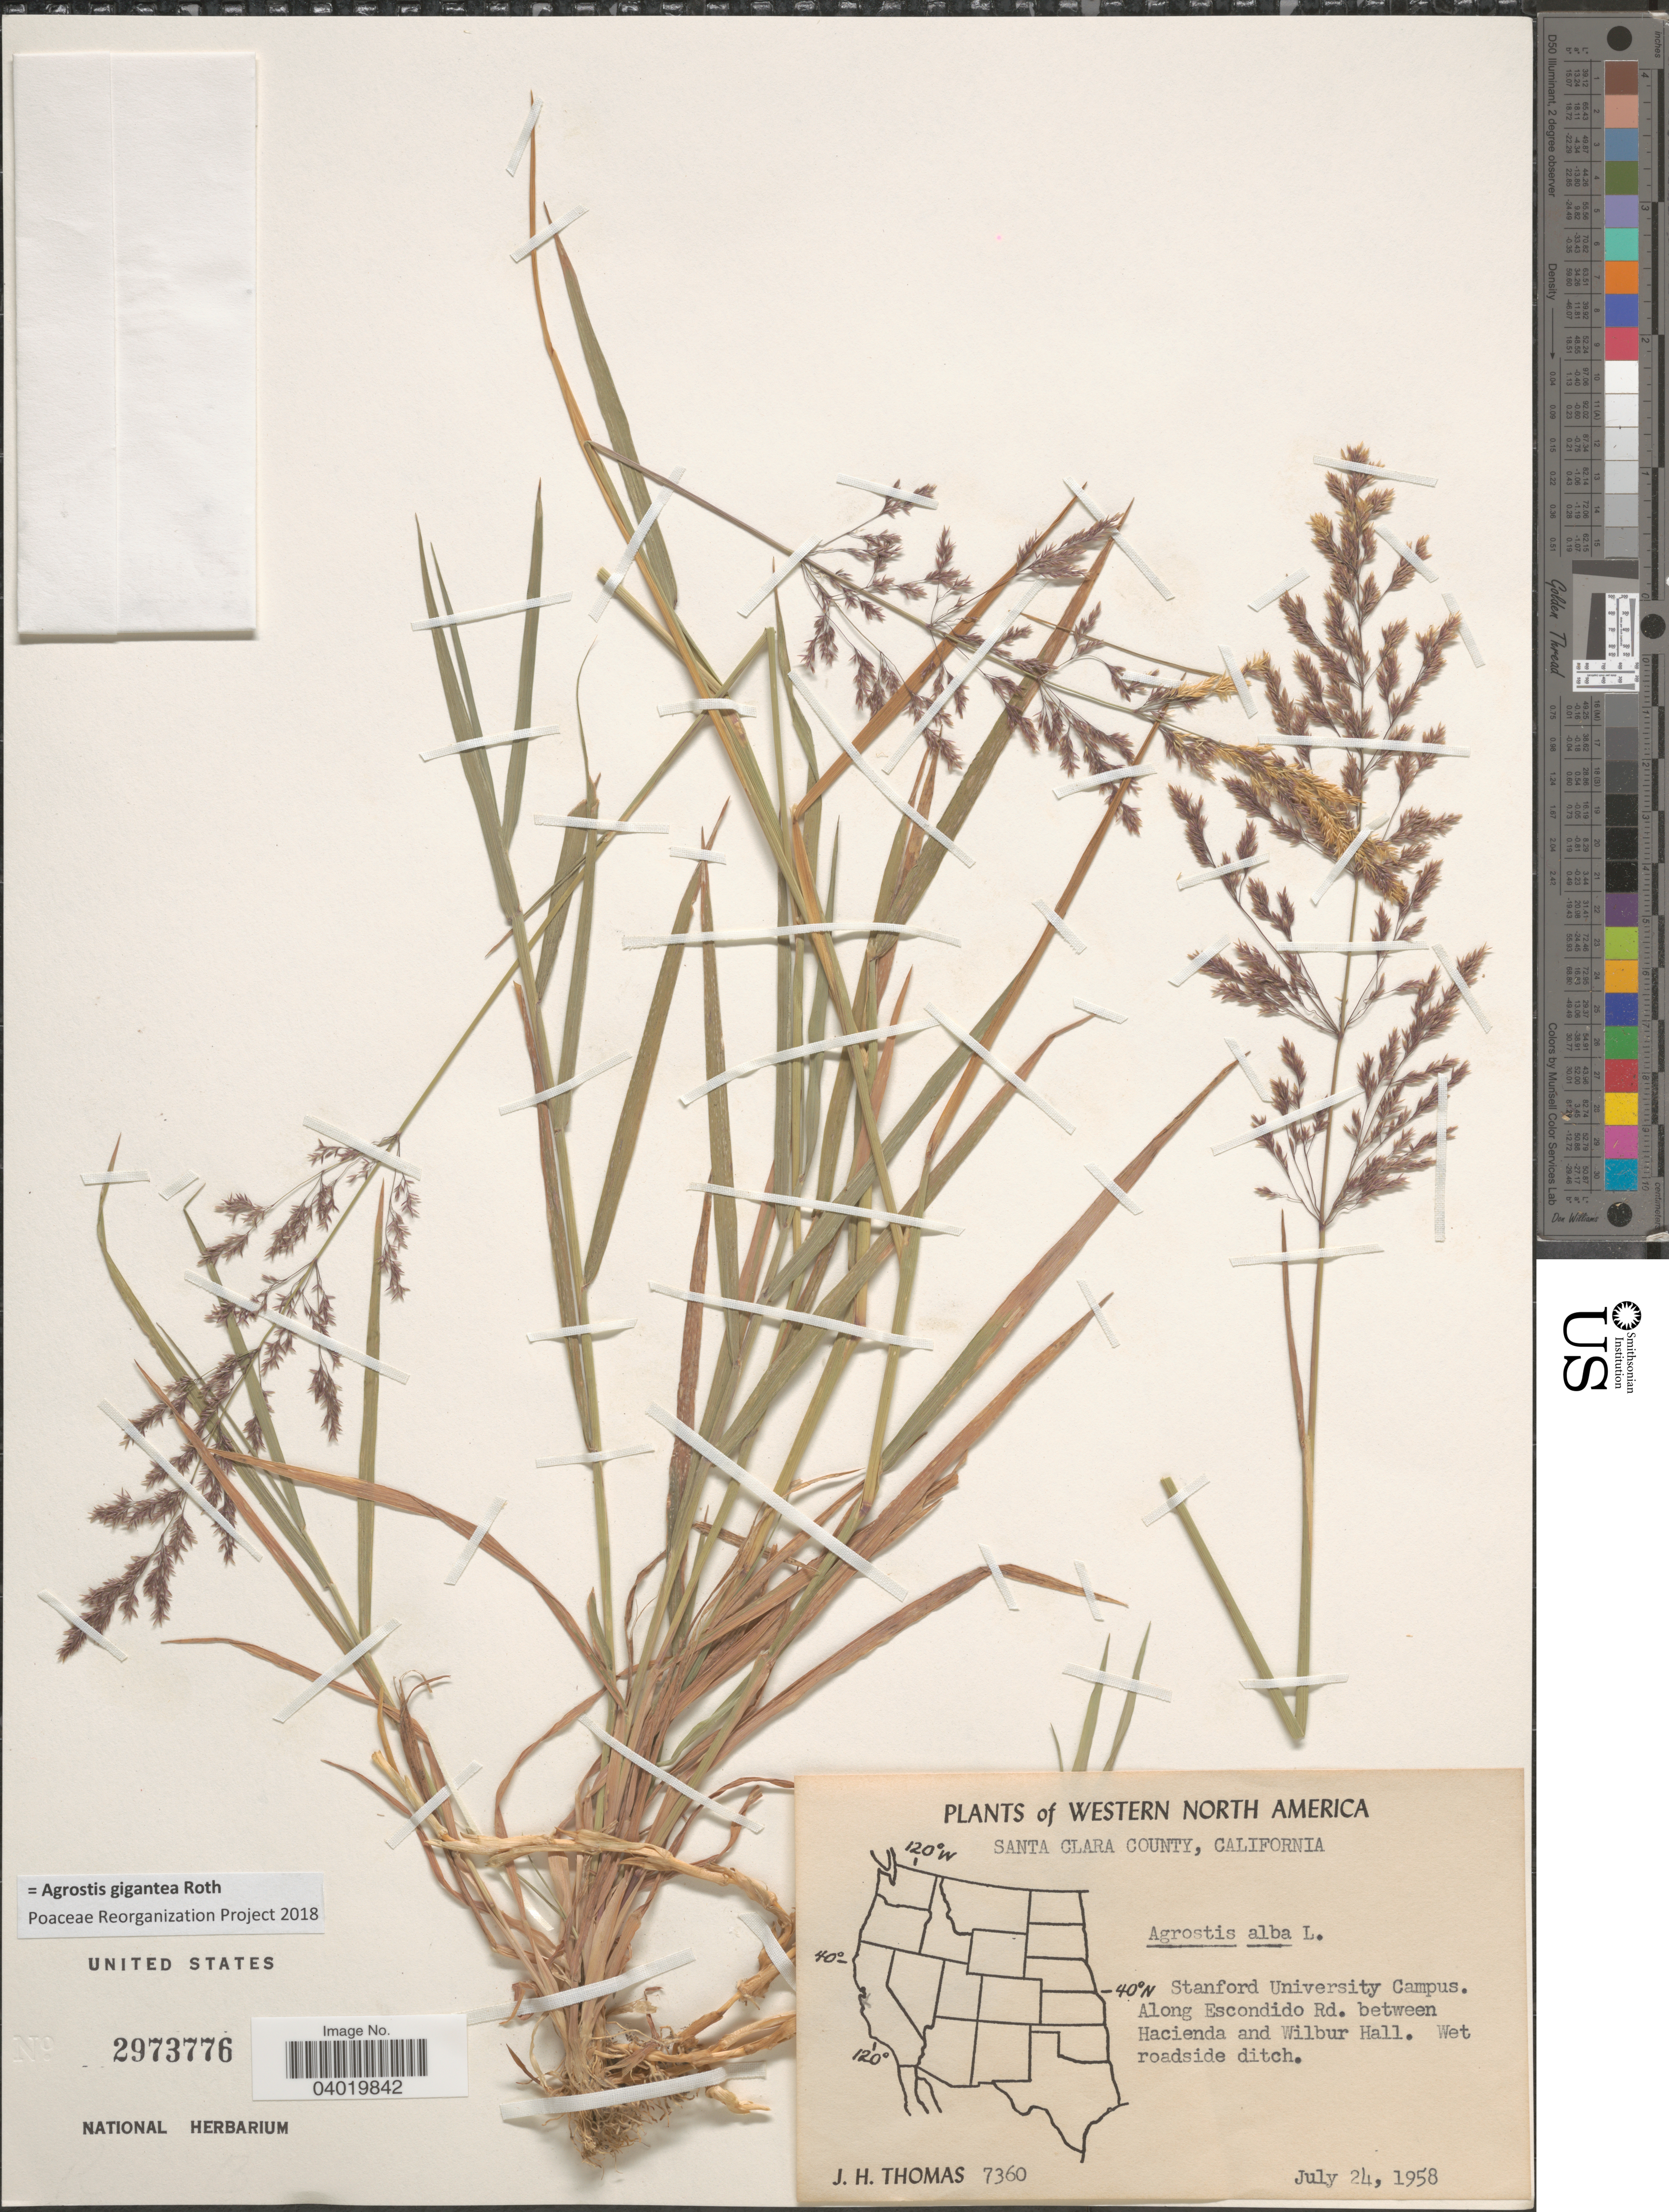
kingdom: Plantae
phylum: Tracheophyta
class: Liliopsida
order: Poales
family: Poaceae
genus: Agrostis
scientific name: Agrostis gigantea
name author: Roth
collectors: J. H. Thomas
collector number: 7360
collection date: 1958-07-24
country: United States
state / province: California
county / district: Santa Clara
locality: Western North America. Santa Clara County. Stanford University Campus. Along Escondido Rd. between Hacienda and Wilbur Hall. Wet roadside ditch.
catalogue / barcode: US 2973776